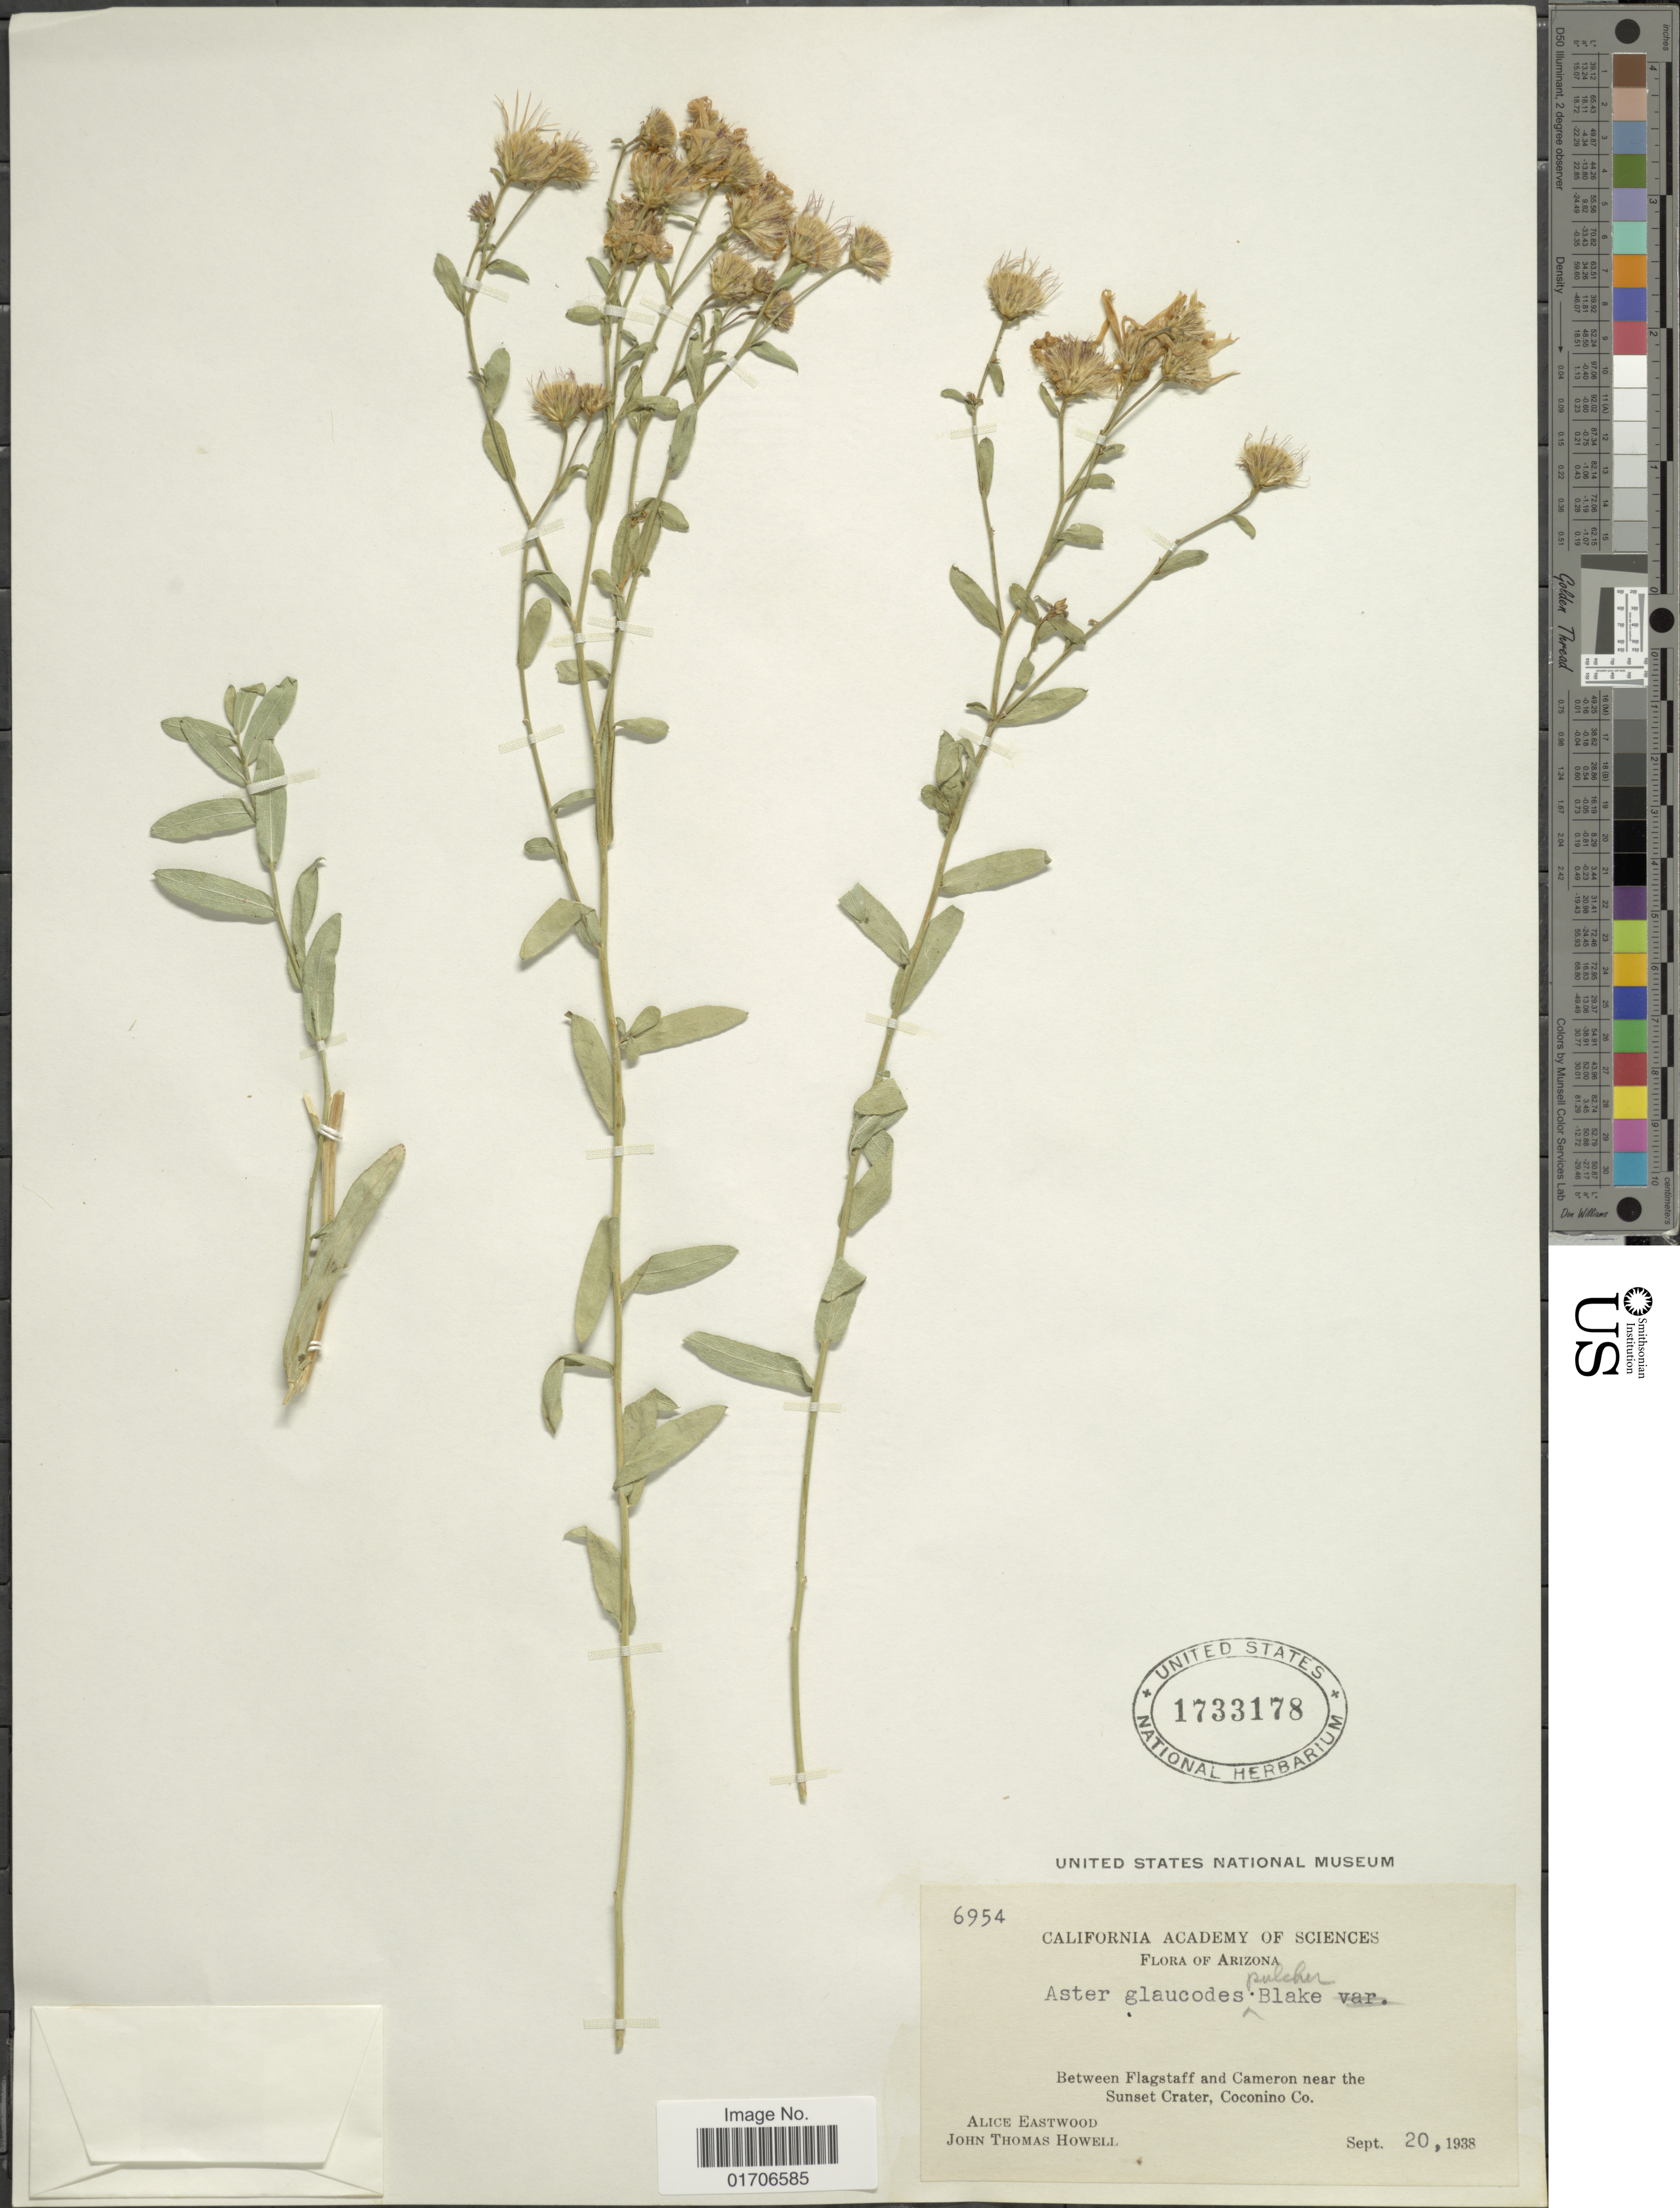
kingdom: Plantae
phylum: Tracheophyta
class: Magnoliopsida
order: Asterales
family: Asteraceae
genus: Eurybia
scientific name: Eurybia pulchra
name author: (S.F. Blake) G.L. Nesom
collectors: A. Eastwood & J. T. Howell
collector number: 6954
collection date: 1938-09-20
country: United States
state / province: Arizona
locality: Between Flagstaff and Cameron near the Sunset Crater, Coconino Co.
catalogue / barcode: US 1733178